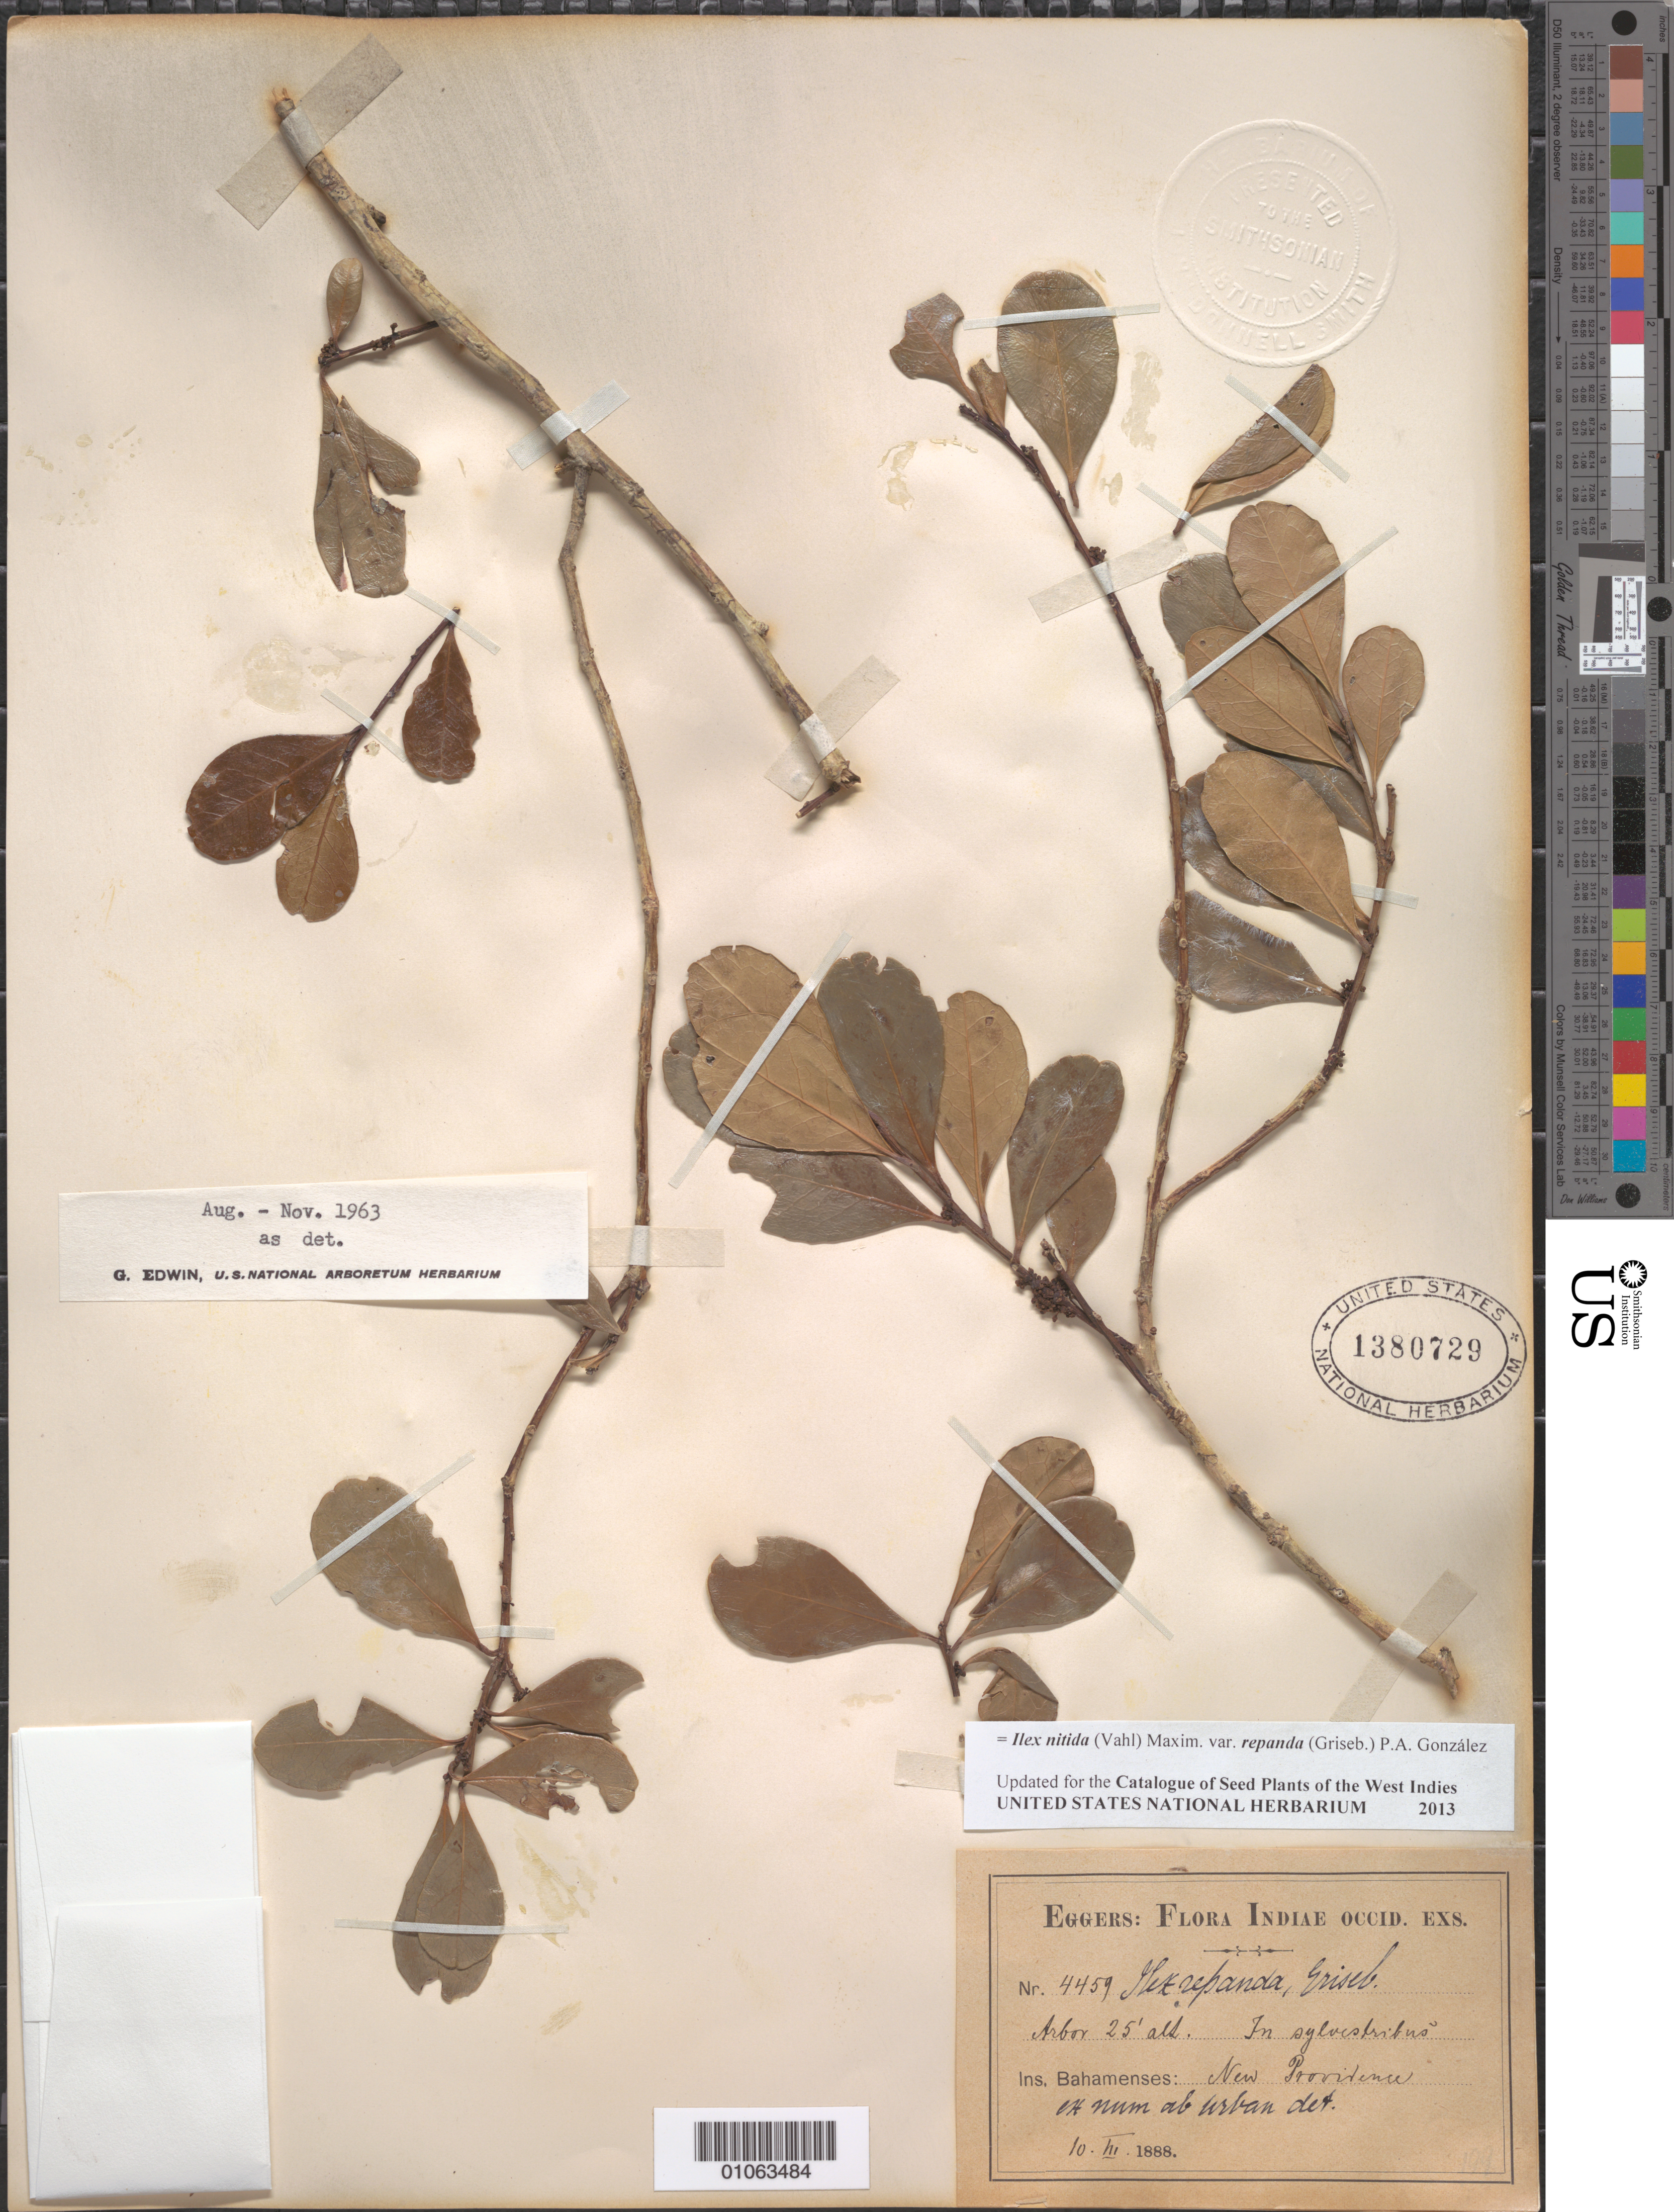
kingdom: Plantae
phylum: Tracheophyta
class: Magnoliopsida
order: Aquifoliales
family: Aquifoliaceae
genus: Ilex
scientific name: Ilex nitida var. repanda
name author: (Griseb.) P. A. González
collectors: H. F. A. von Eggers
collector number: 4459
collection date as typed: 10 Jan 1888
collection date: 1888-01-10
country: Bahamas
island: New Providence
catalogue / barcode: US 1380728